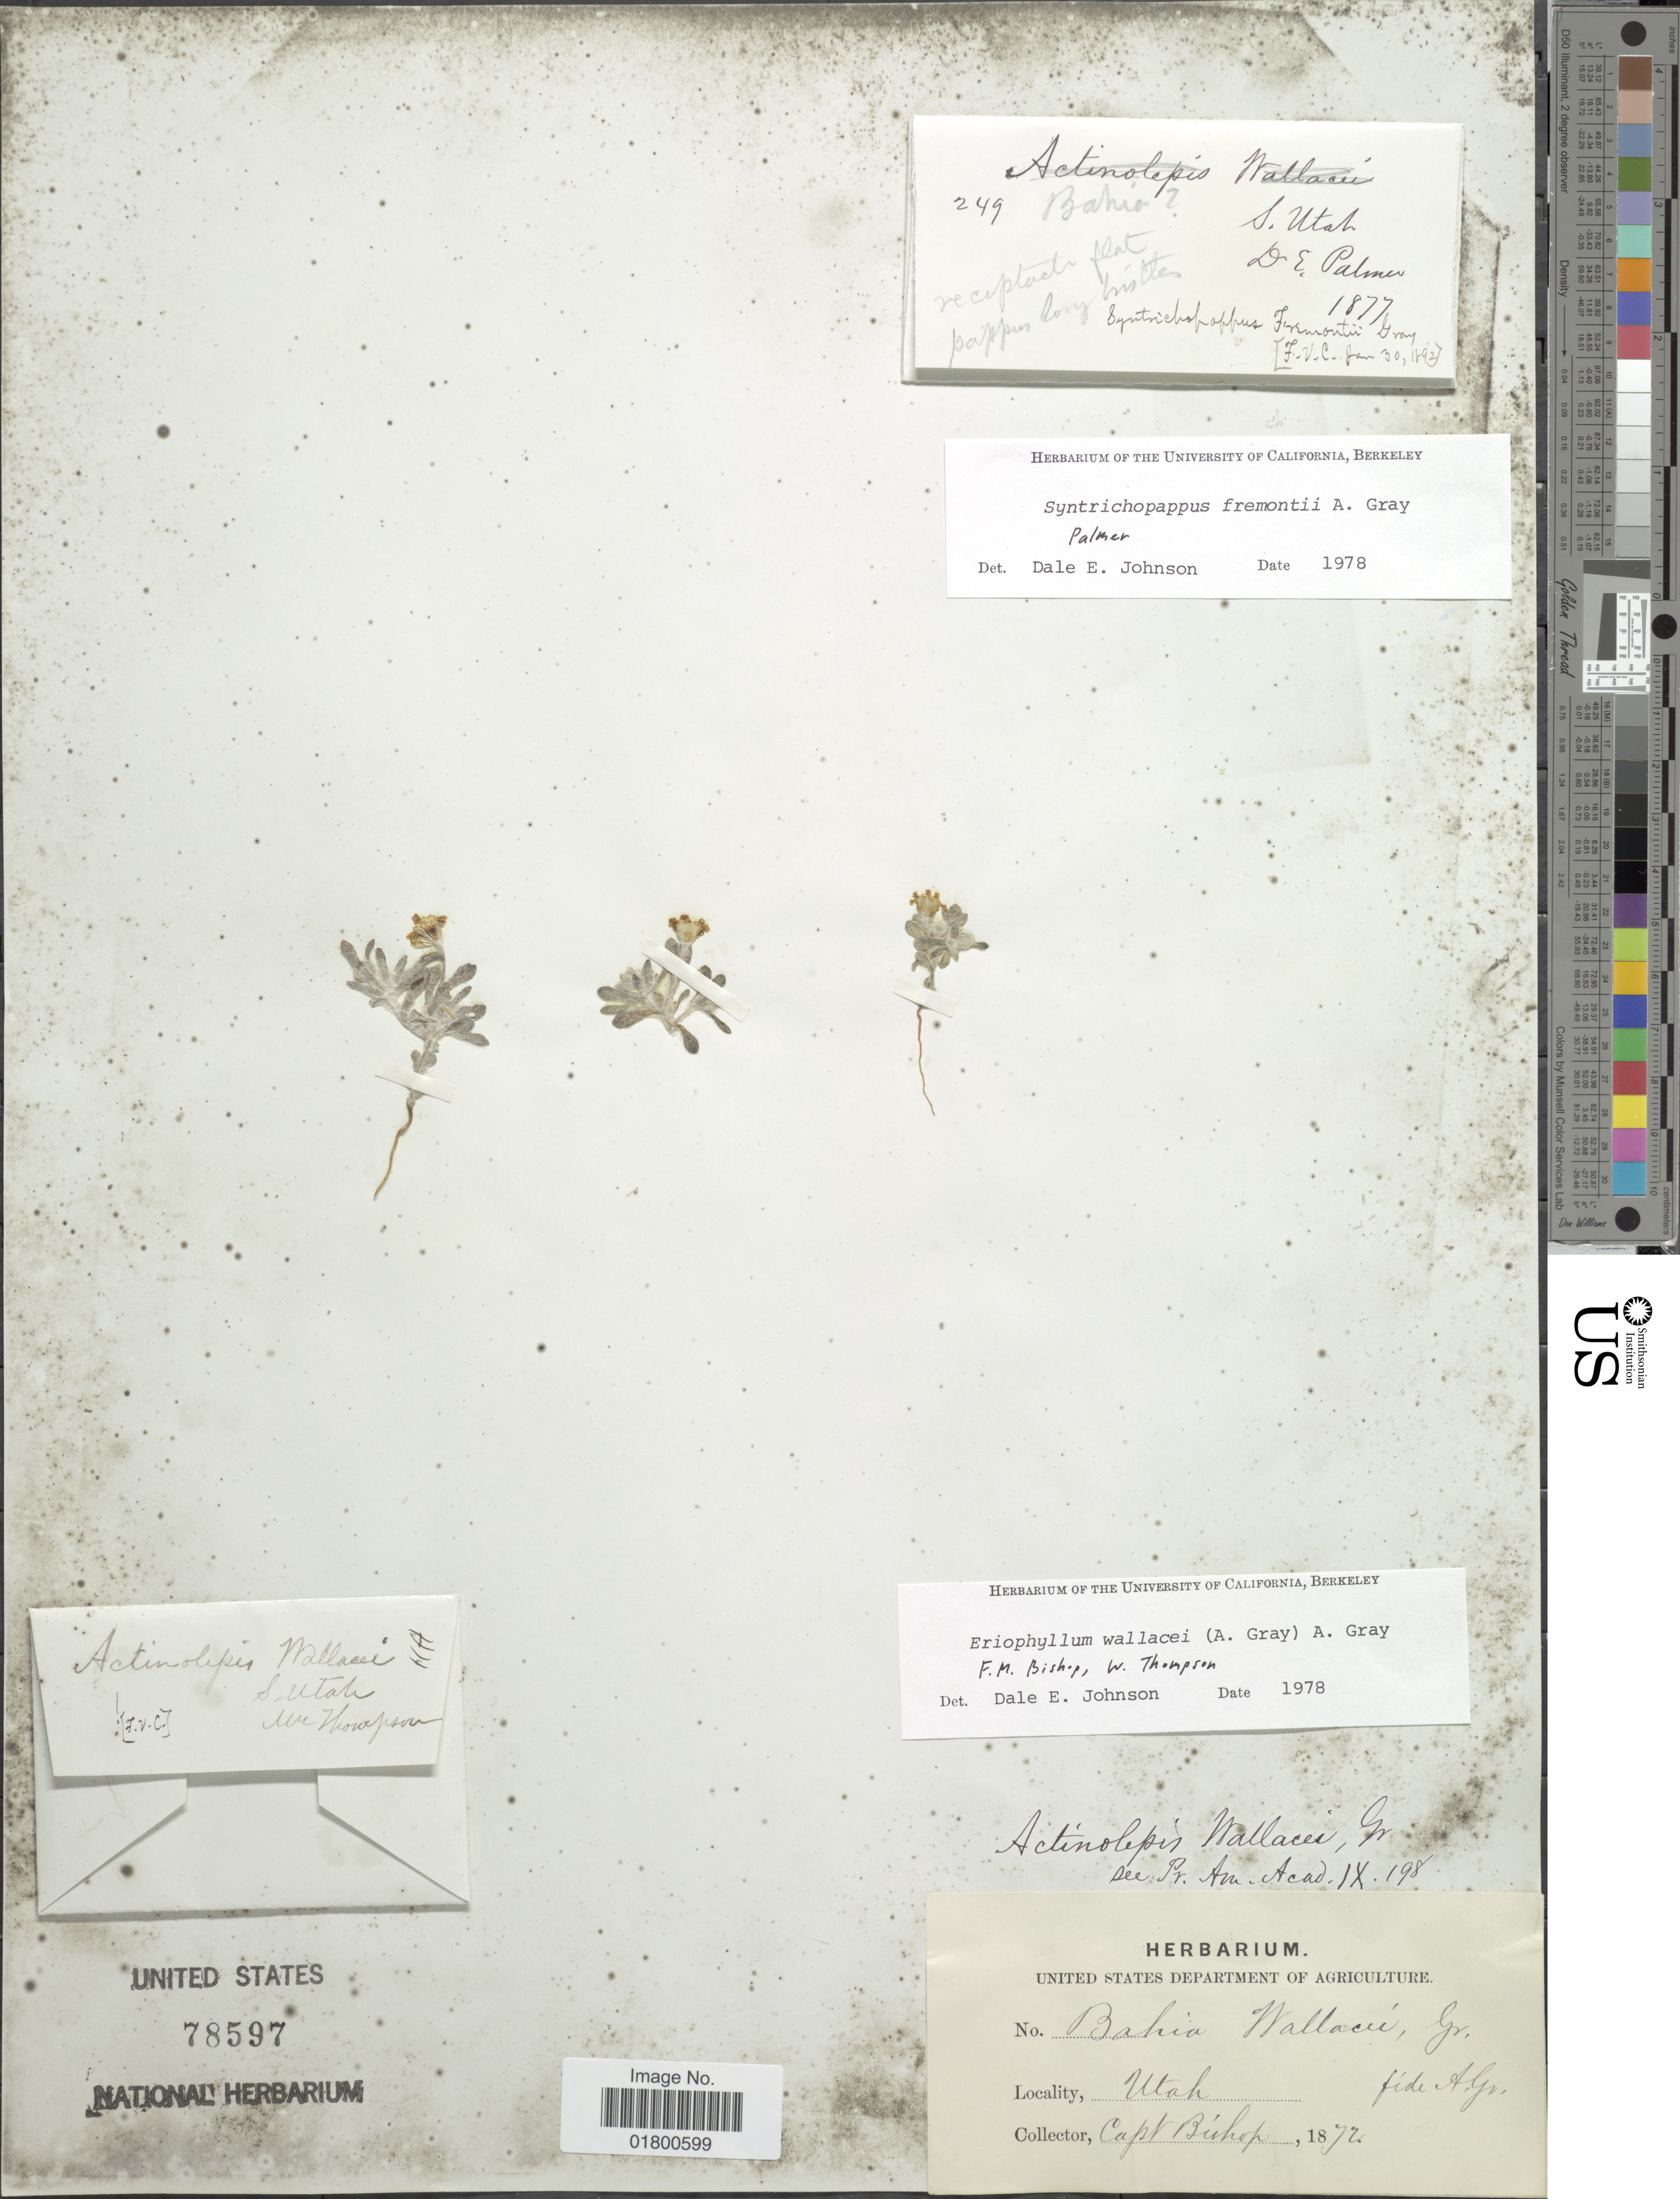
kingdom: Plantae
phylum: Tracheophyta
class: Magnoliopsida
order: Asterales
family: Asteraceae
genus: Eriophyllum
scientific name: Eriophyllum wallacei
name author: (A. Gray) A. Gray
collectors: D. E. Palmer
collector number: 249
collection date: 1877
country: United States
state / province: Utah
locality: S. Utah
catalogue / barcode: US 78597-2